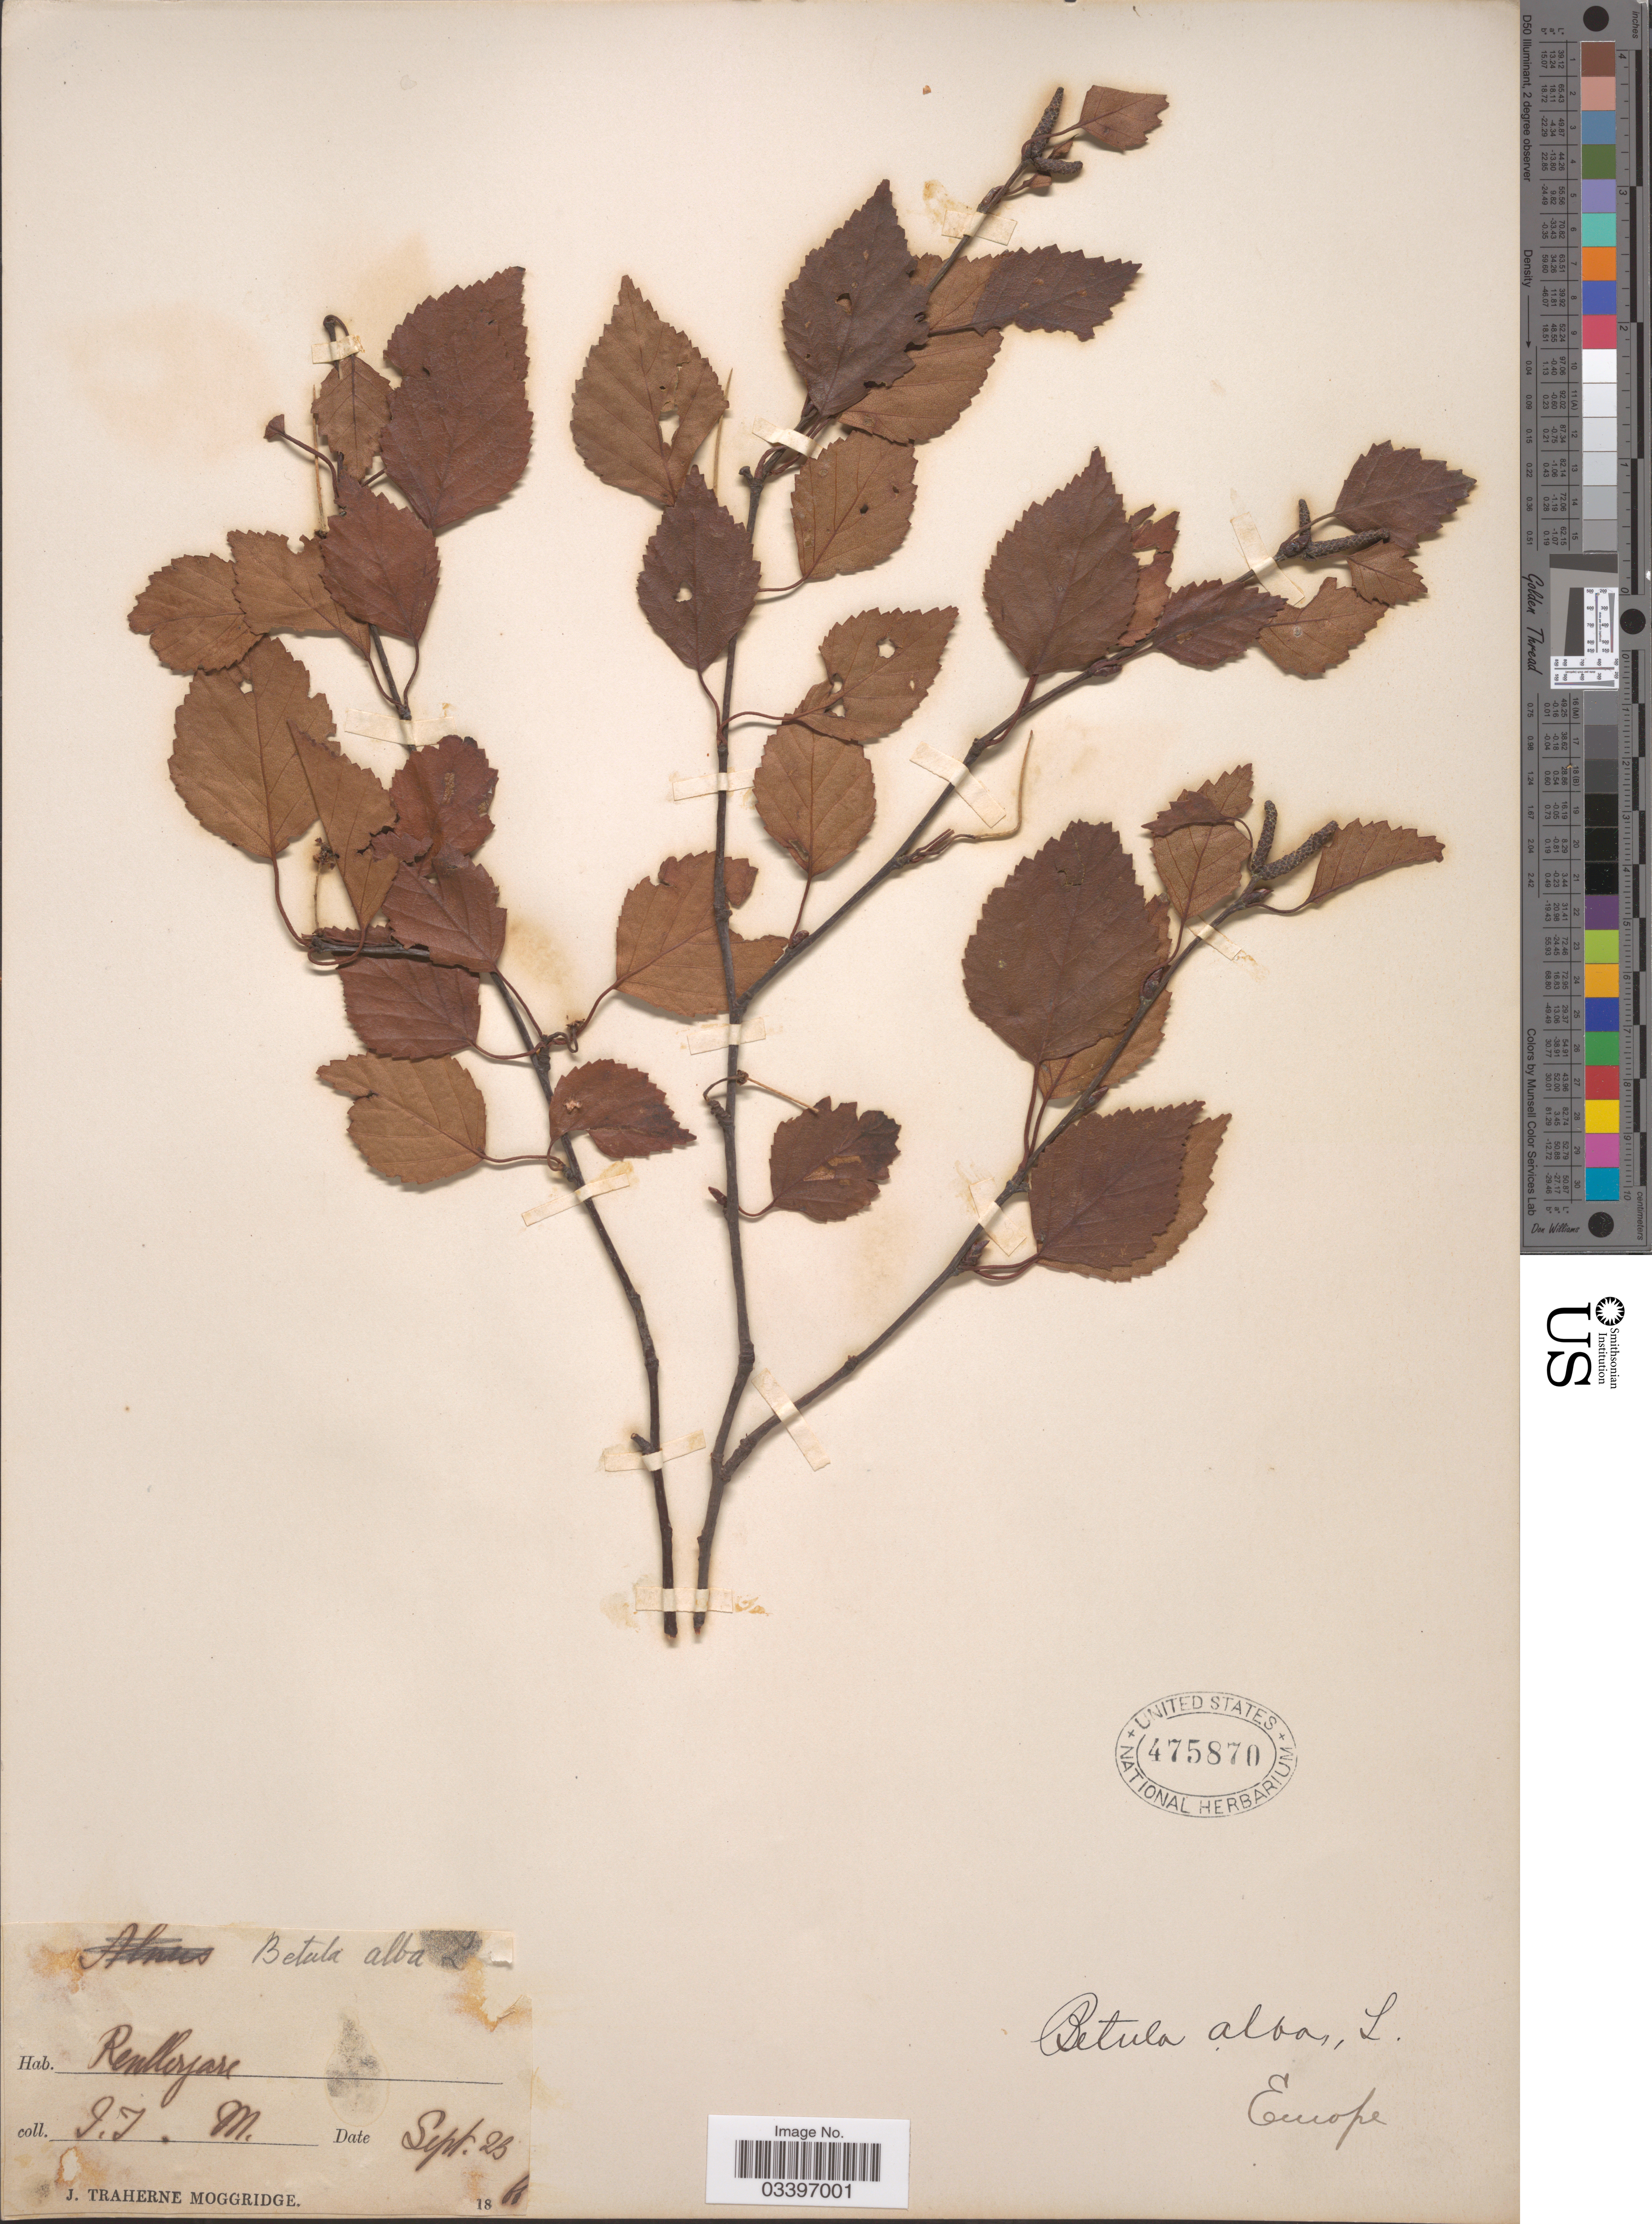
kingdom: Plantae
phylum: Tracheophyta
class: Magnoliopsida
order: Fagales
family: Betulaceae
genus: Betula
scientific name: Betula alba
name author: L.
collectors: J. T. Moggridge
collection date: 1866-09-23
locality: Europe. Renllerjare [interpreted]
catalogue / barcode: US 475870